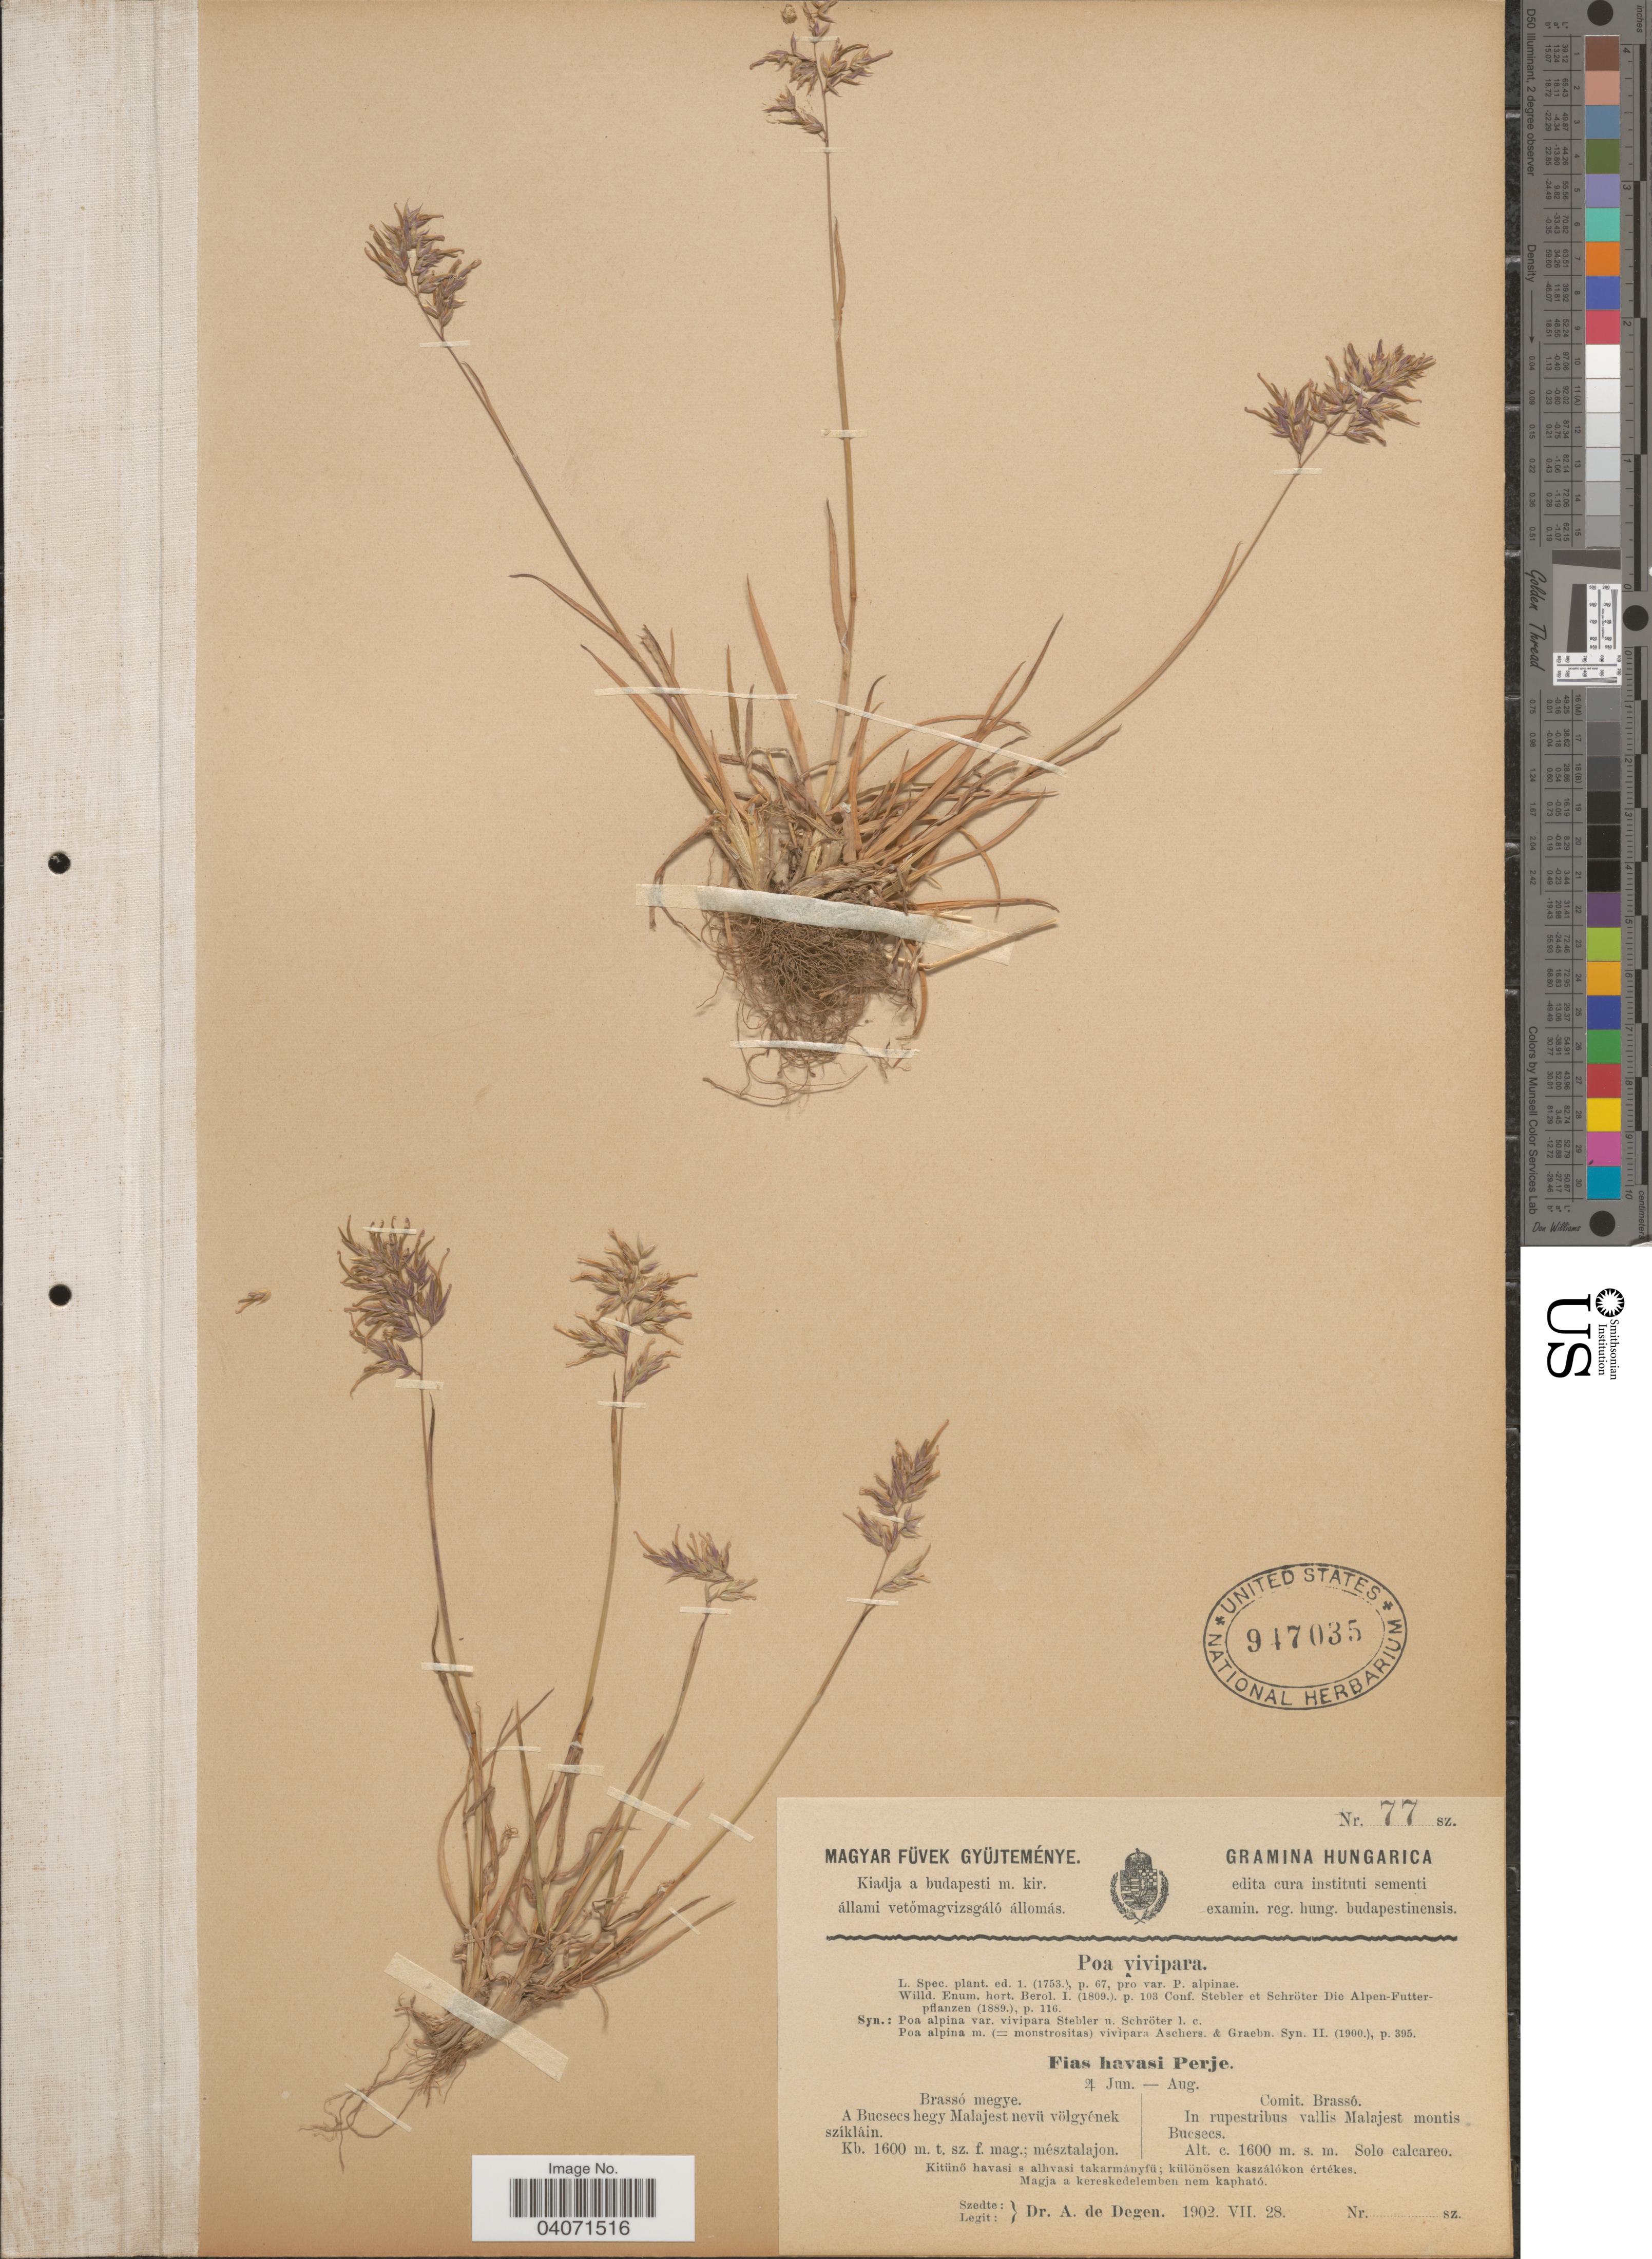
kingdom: Plantae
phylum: Tracheophyta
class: Liliopsida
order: Poales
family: Poaceae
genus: Poa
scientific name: Poa alpina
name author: L.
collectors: A. Degen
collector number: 77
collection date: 1902-07-28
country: Hungary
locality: Comit. Brassó. In rupestribus vallis Malajest montis Bucsecs.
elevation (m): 1600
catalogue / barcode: US 947035